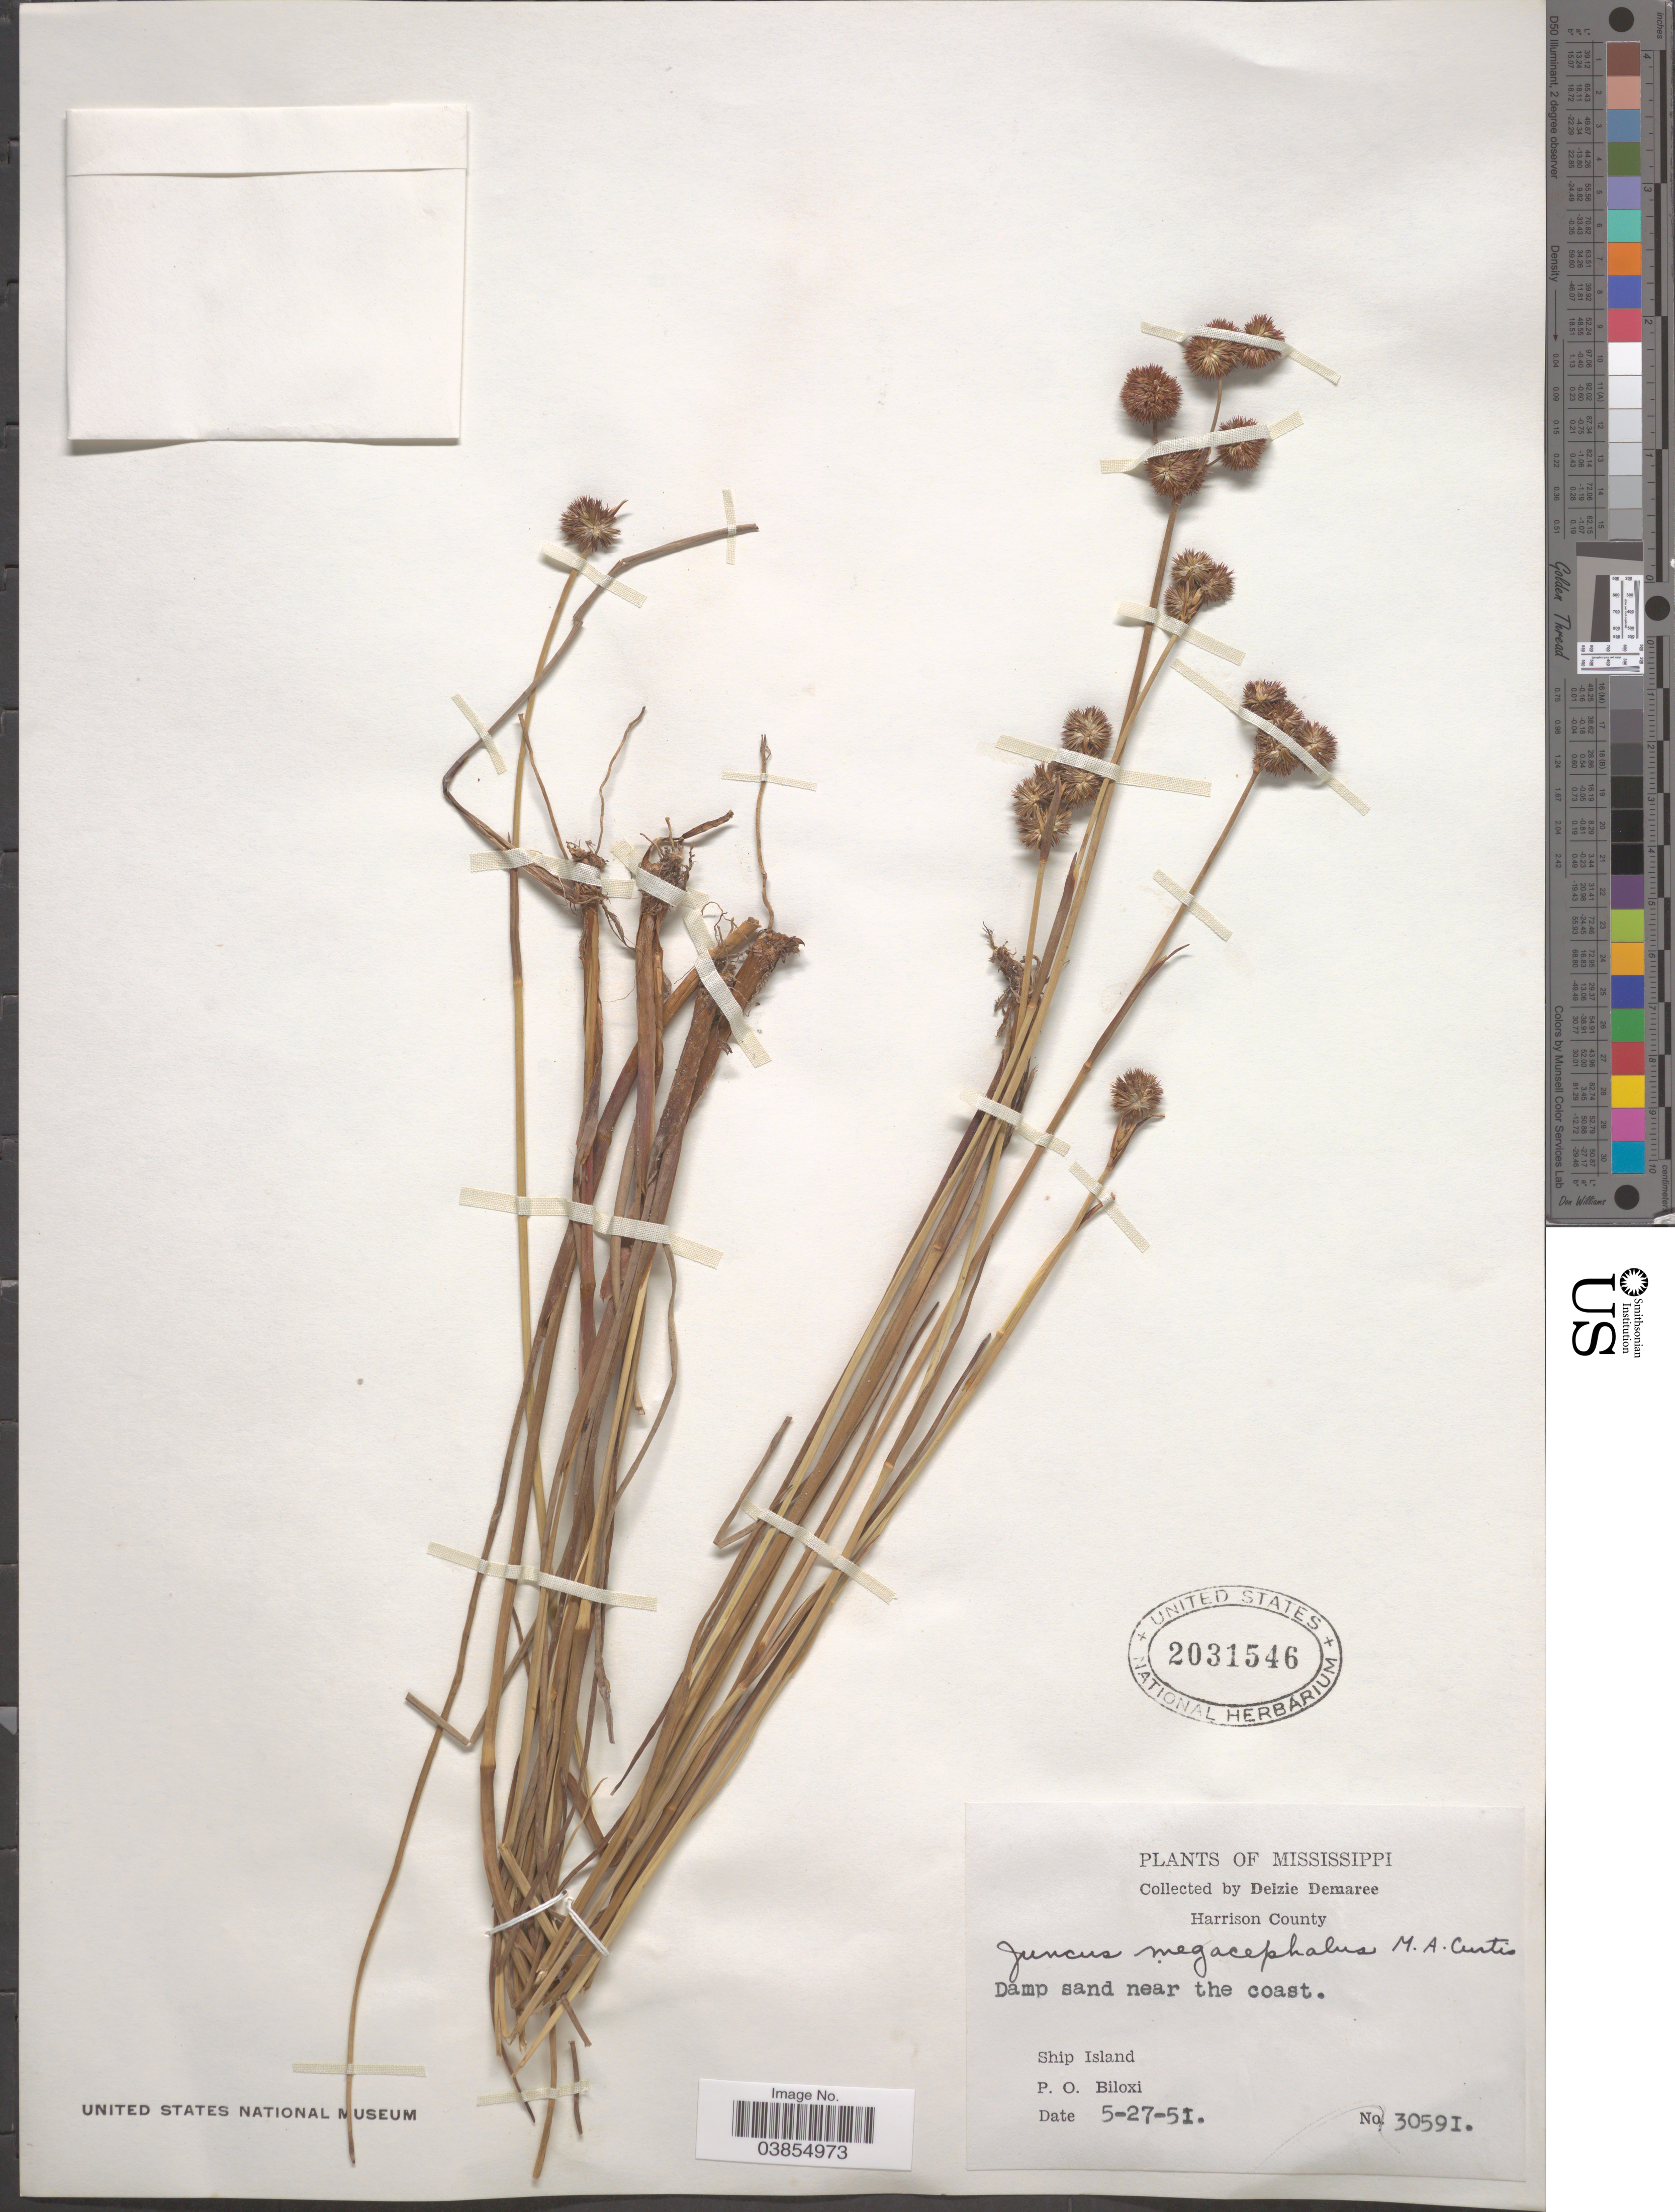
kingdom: Plantae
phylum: Tracheophyta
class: Liliopsida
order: Poales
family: Juncaceae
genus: Juncus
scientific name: Juncus megacephalus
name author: M.A. Curtis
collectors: D. Demaree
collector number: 30591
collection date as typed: Transcribed d/m/y: 27/5/51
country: United States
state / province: Mississippi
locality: Harrison County. Damp sand near the coast. Ship Island. P. O. Biloxi.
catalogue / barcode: US 2031546